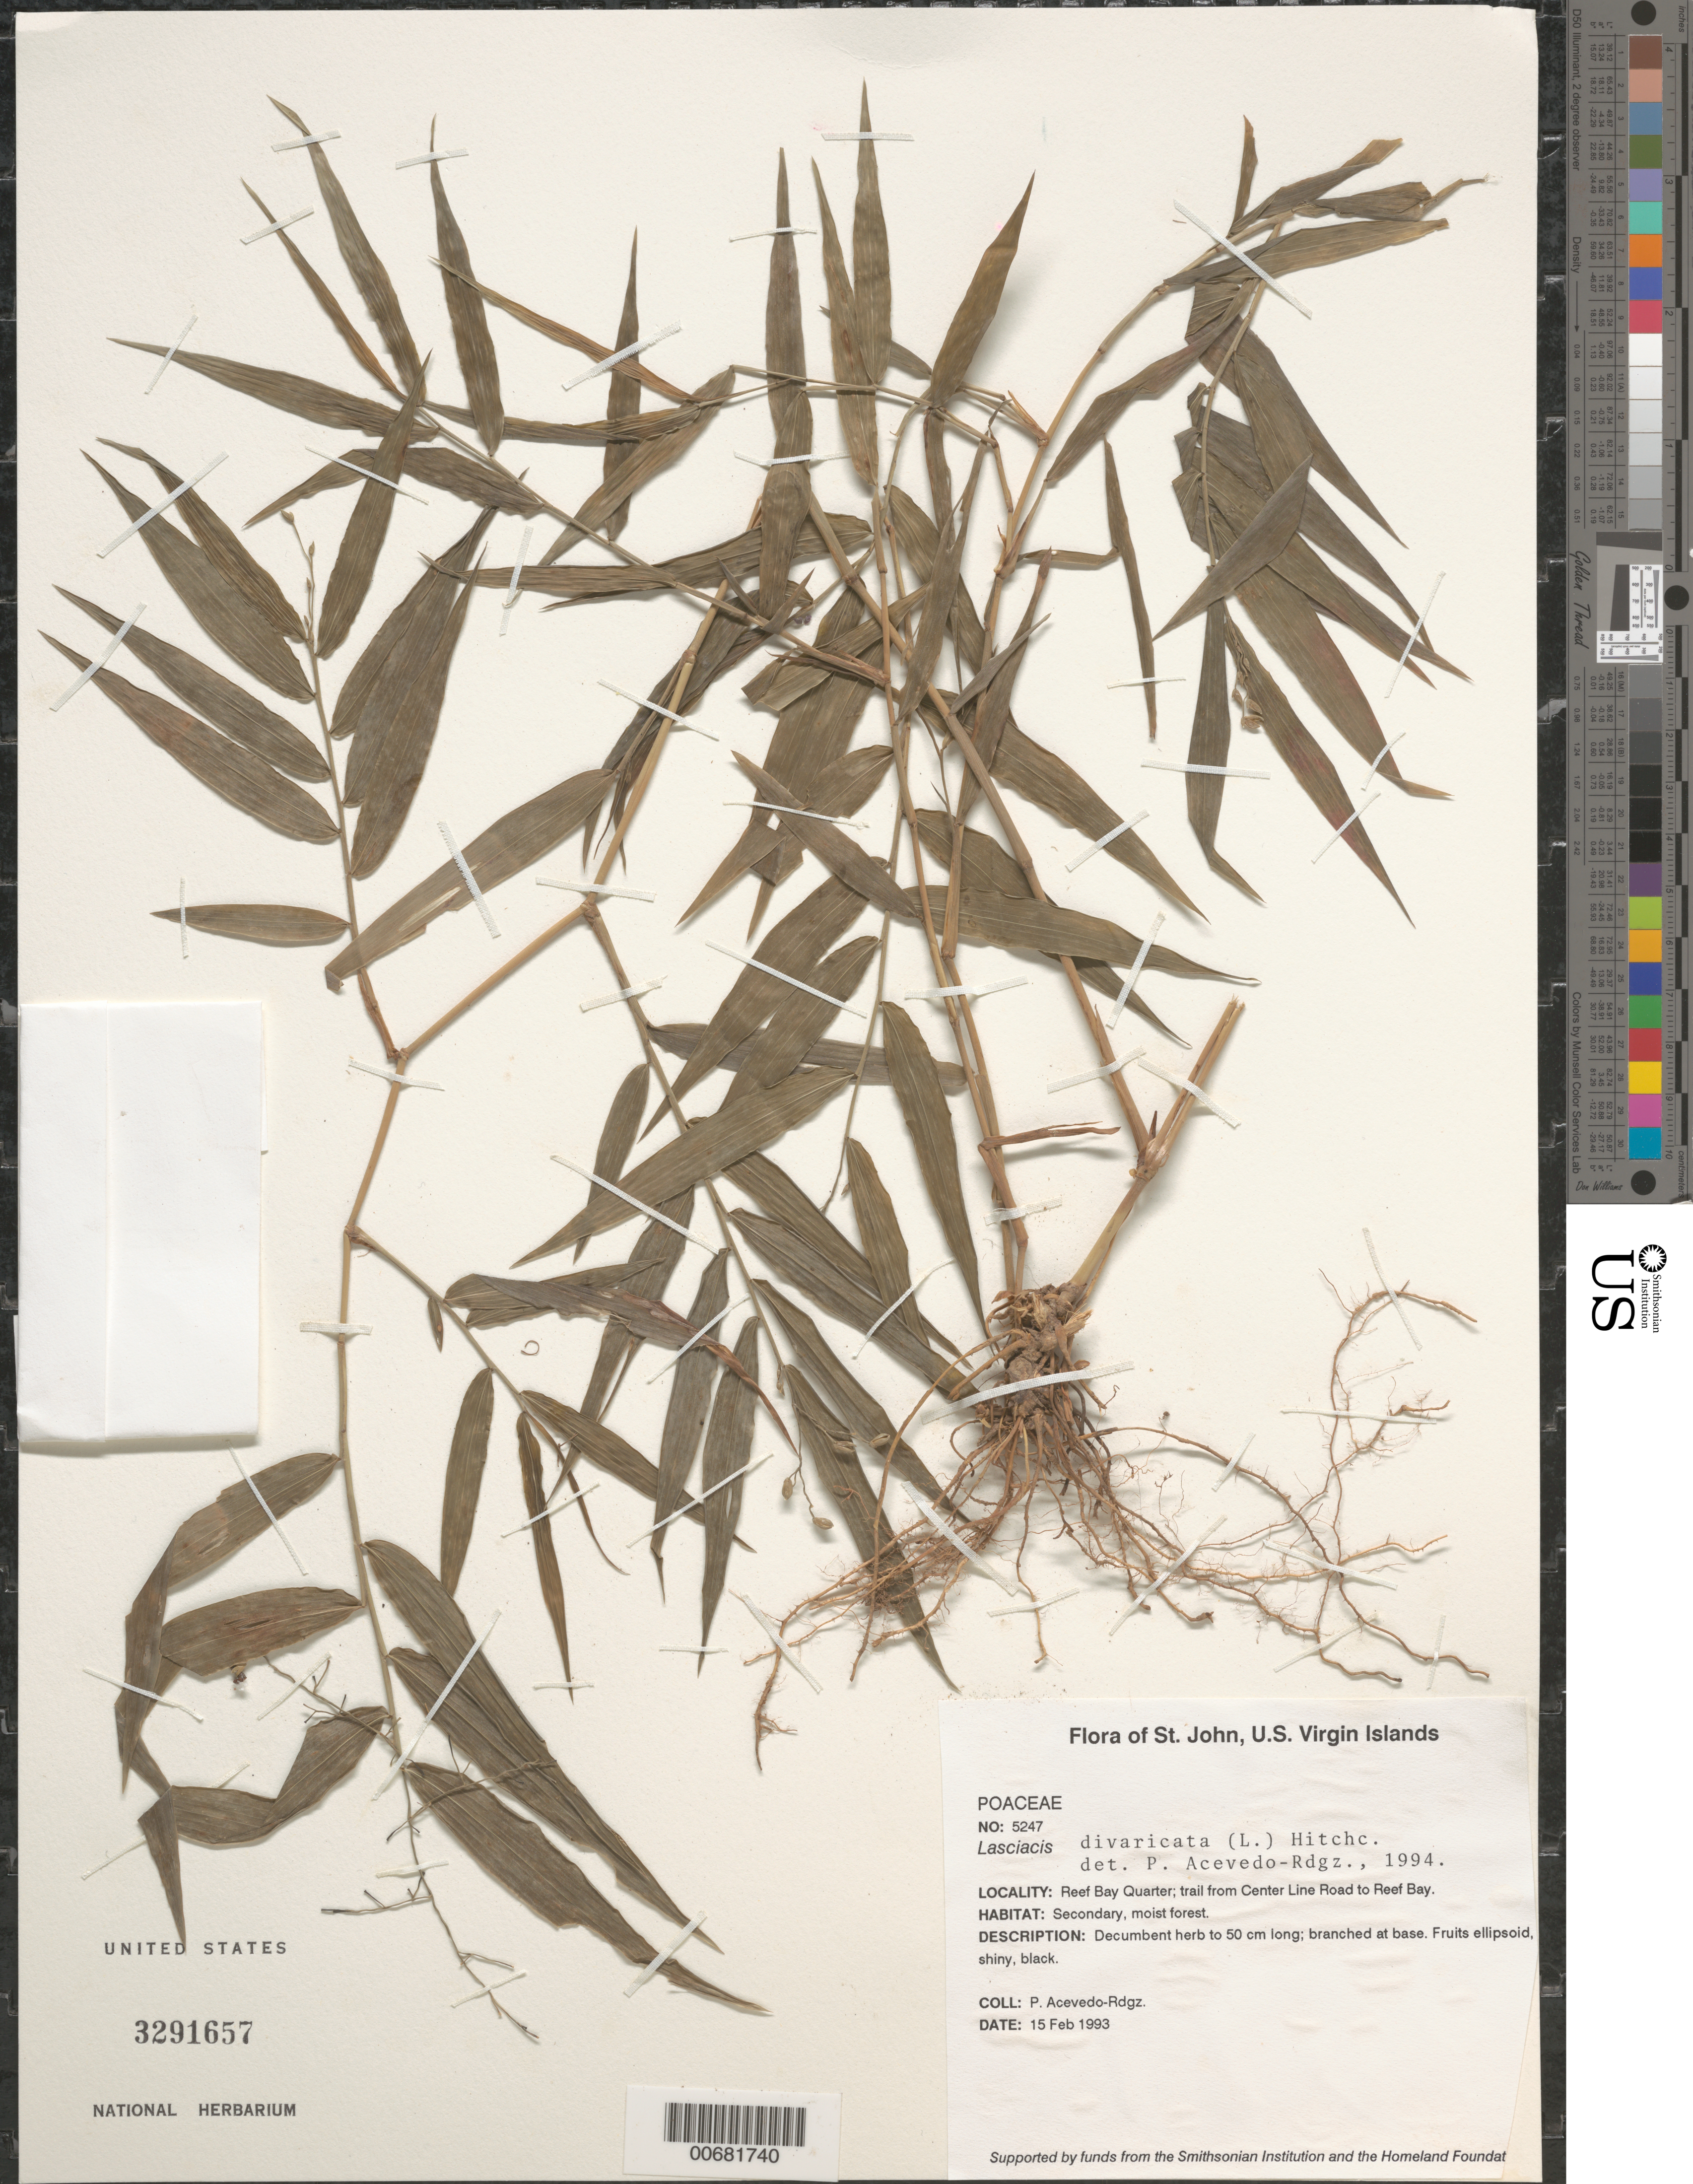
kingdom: Plantae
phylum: Tracheophyta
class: Liliopsida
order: Poales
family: Poaceae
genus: Lasiacis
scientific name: Lasiacis divaricata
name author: (L.) Hitchc.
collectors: P. Acevedo-Rodr.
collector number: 5247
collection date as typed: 15 Feb 1993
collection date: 1993-02-15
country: U.S. Virgin Islands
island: St. John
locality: Reef Bay Quarter; trail from Center Line Road to Reef Bay.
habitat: Secondary, moist forest.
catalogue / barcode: US 3291657